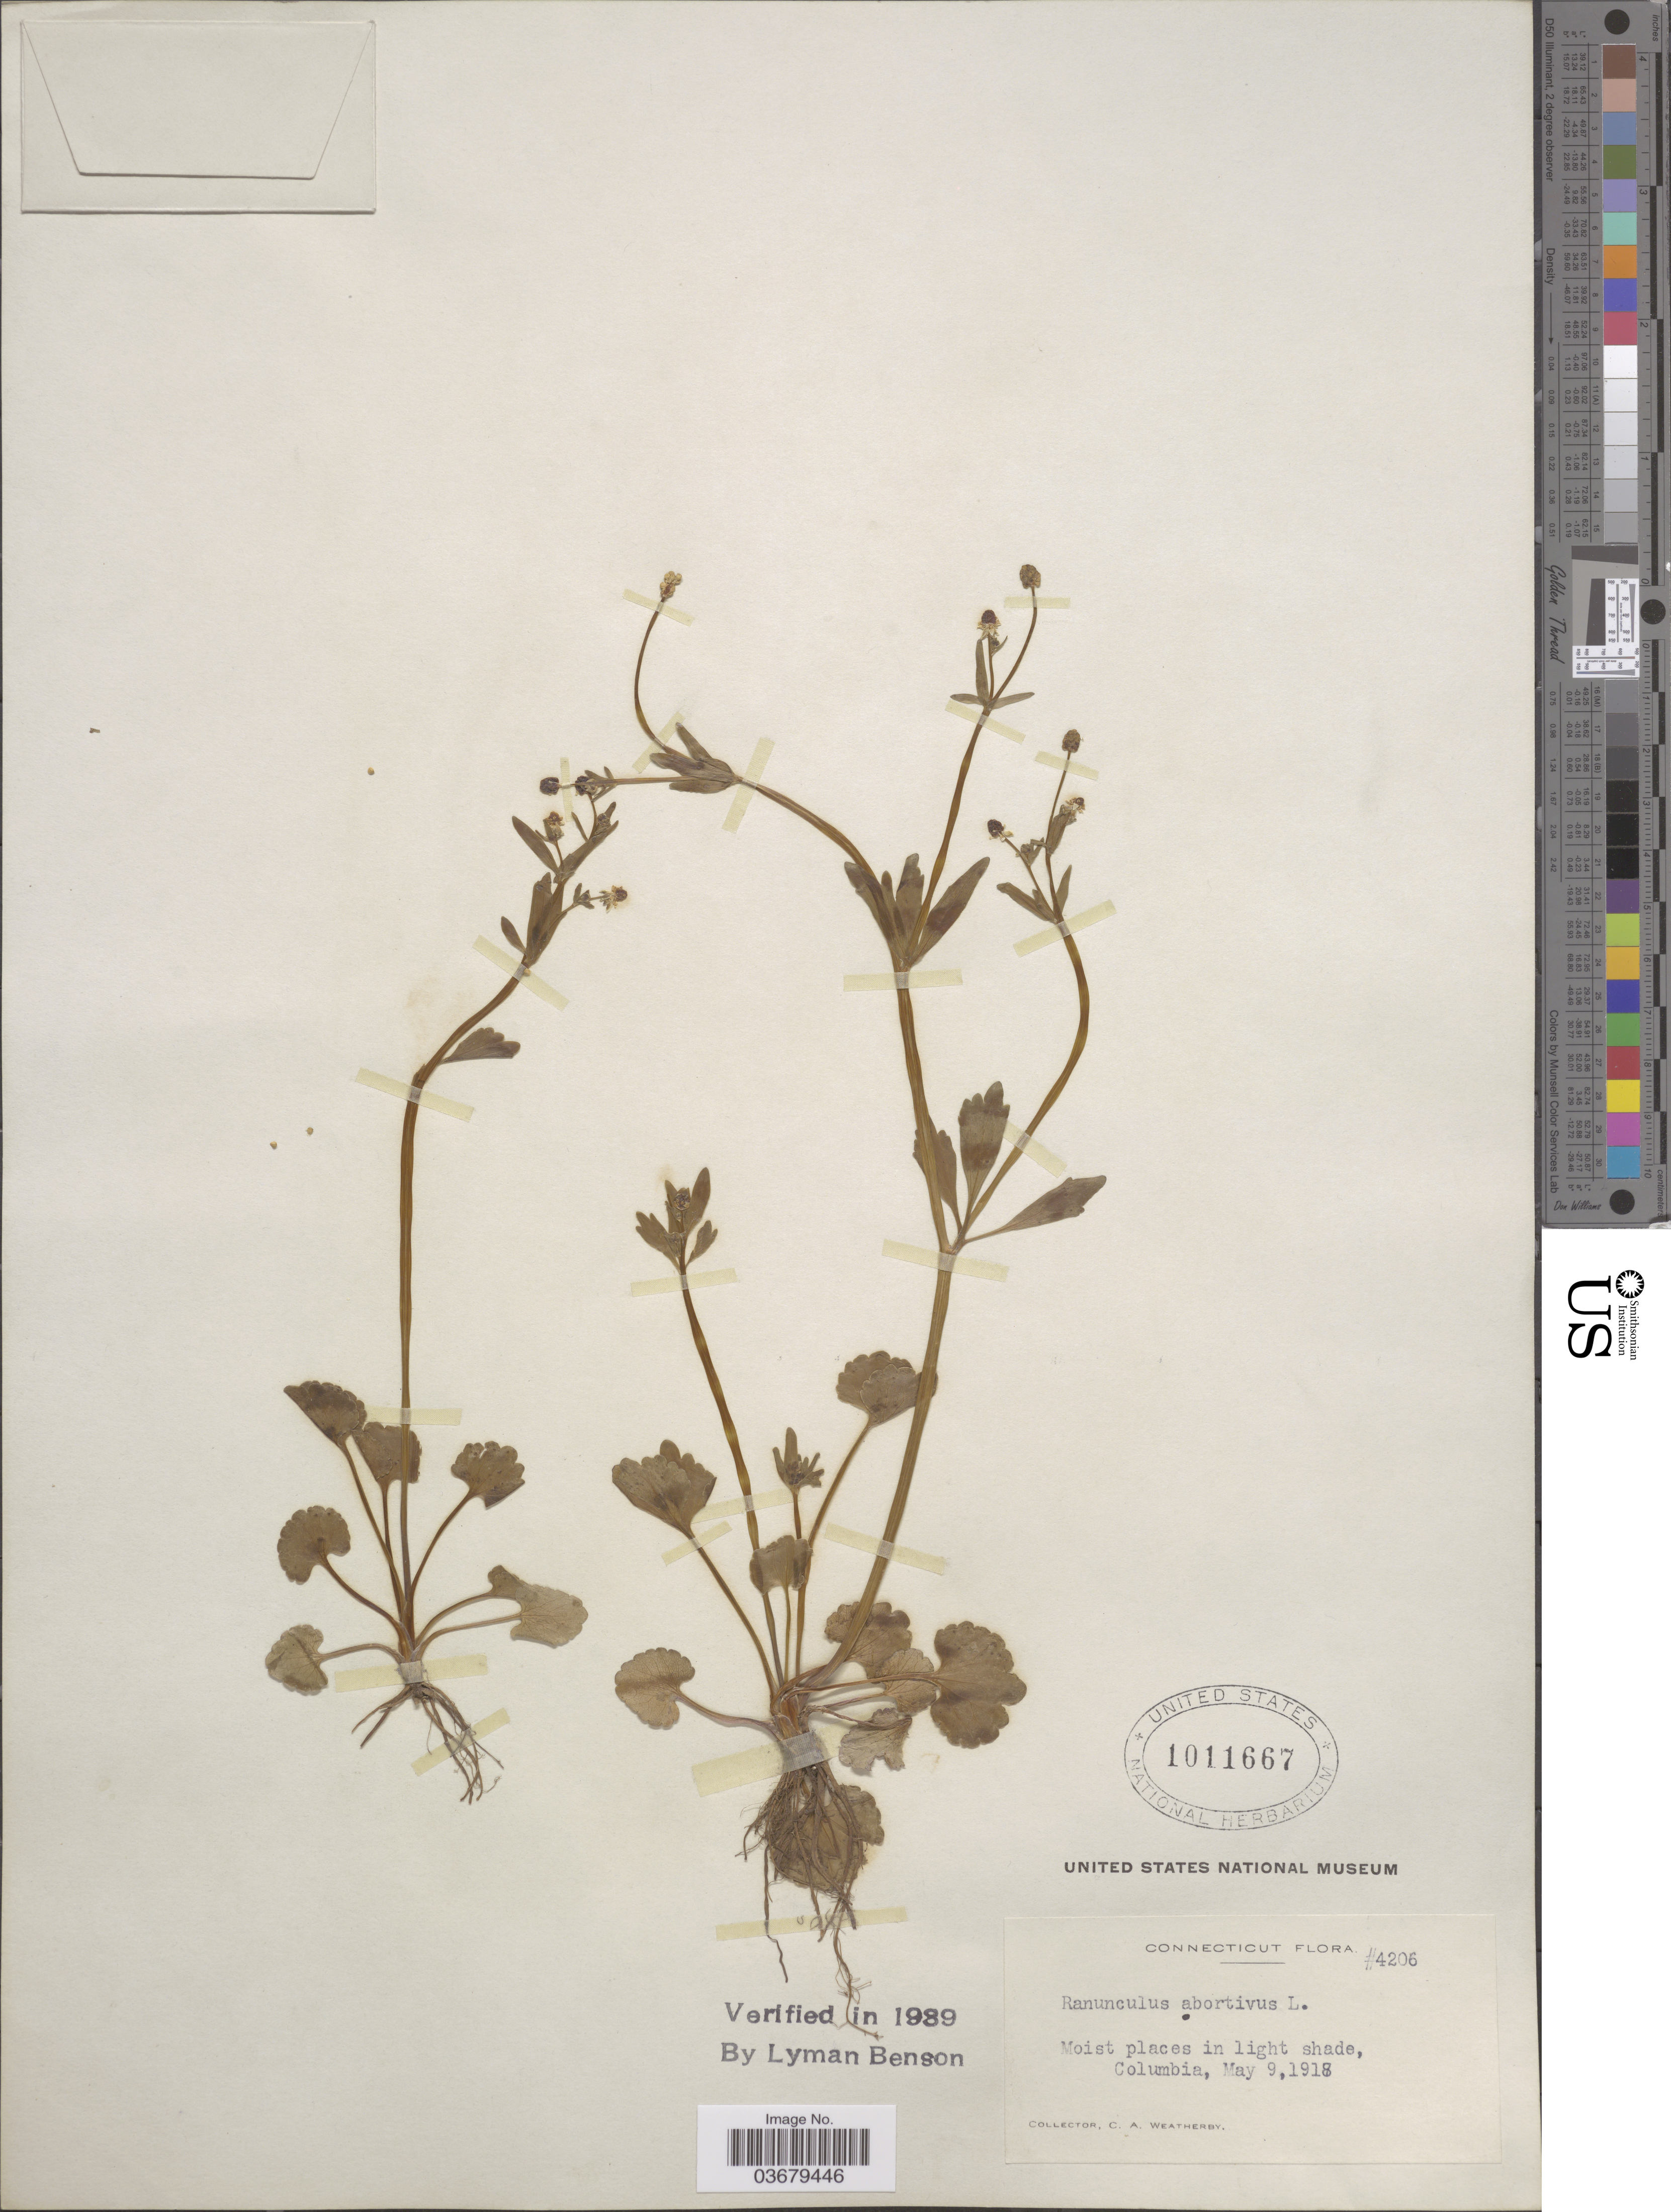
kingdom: Plantae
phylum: Tracheophyta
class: Magnoliopsida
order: Ranunculales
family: Ranunculaceae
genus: Ranunculus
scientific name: Ranunculus abortivus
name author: L.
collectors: C. A. Weatherby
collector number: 4206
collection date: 1918-05-09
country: United States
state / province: Connecticut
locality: Columbia.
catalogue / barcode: US 1011667